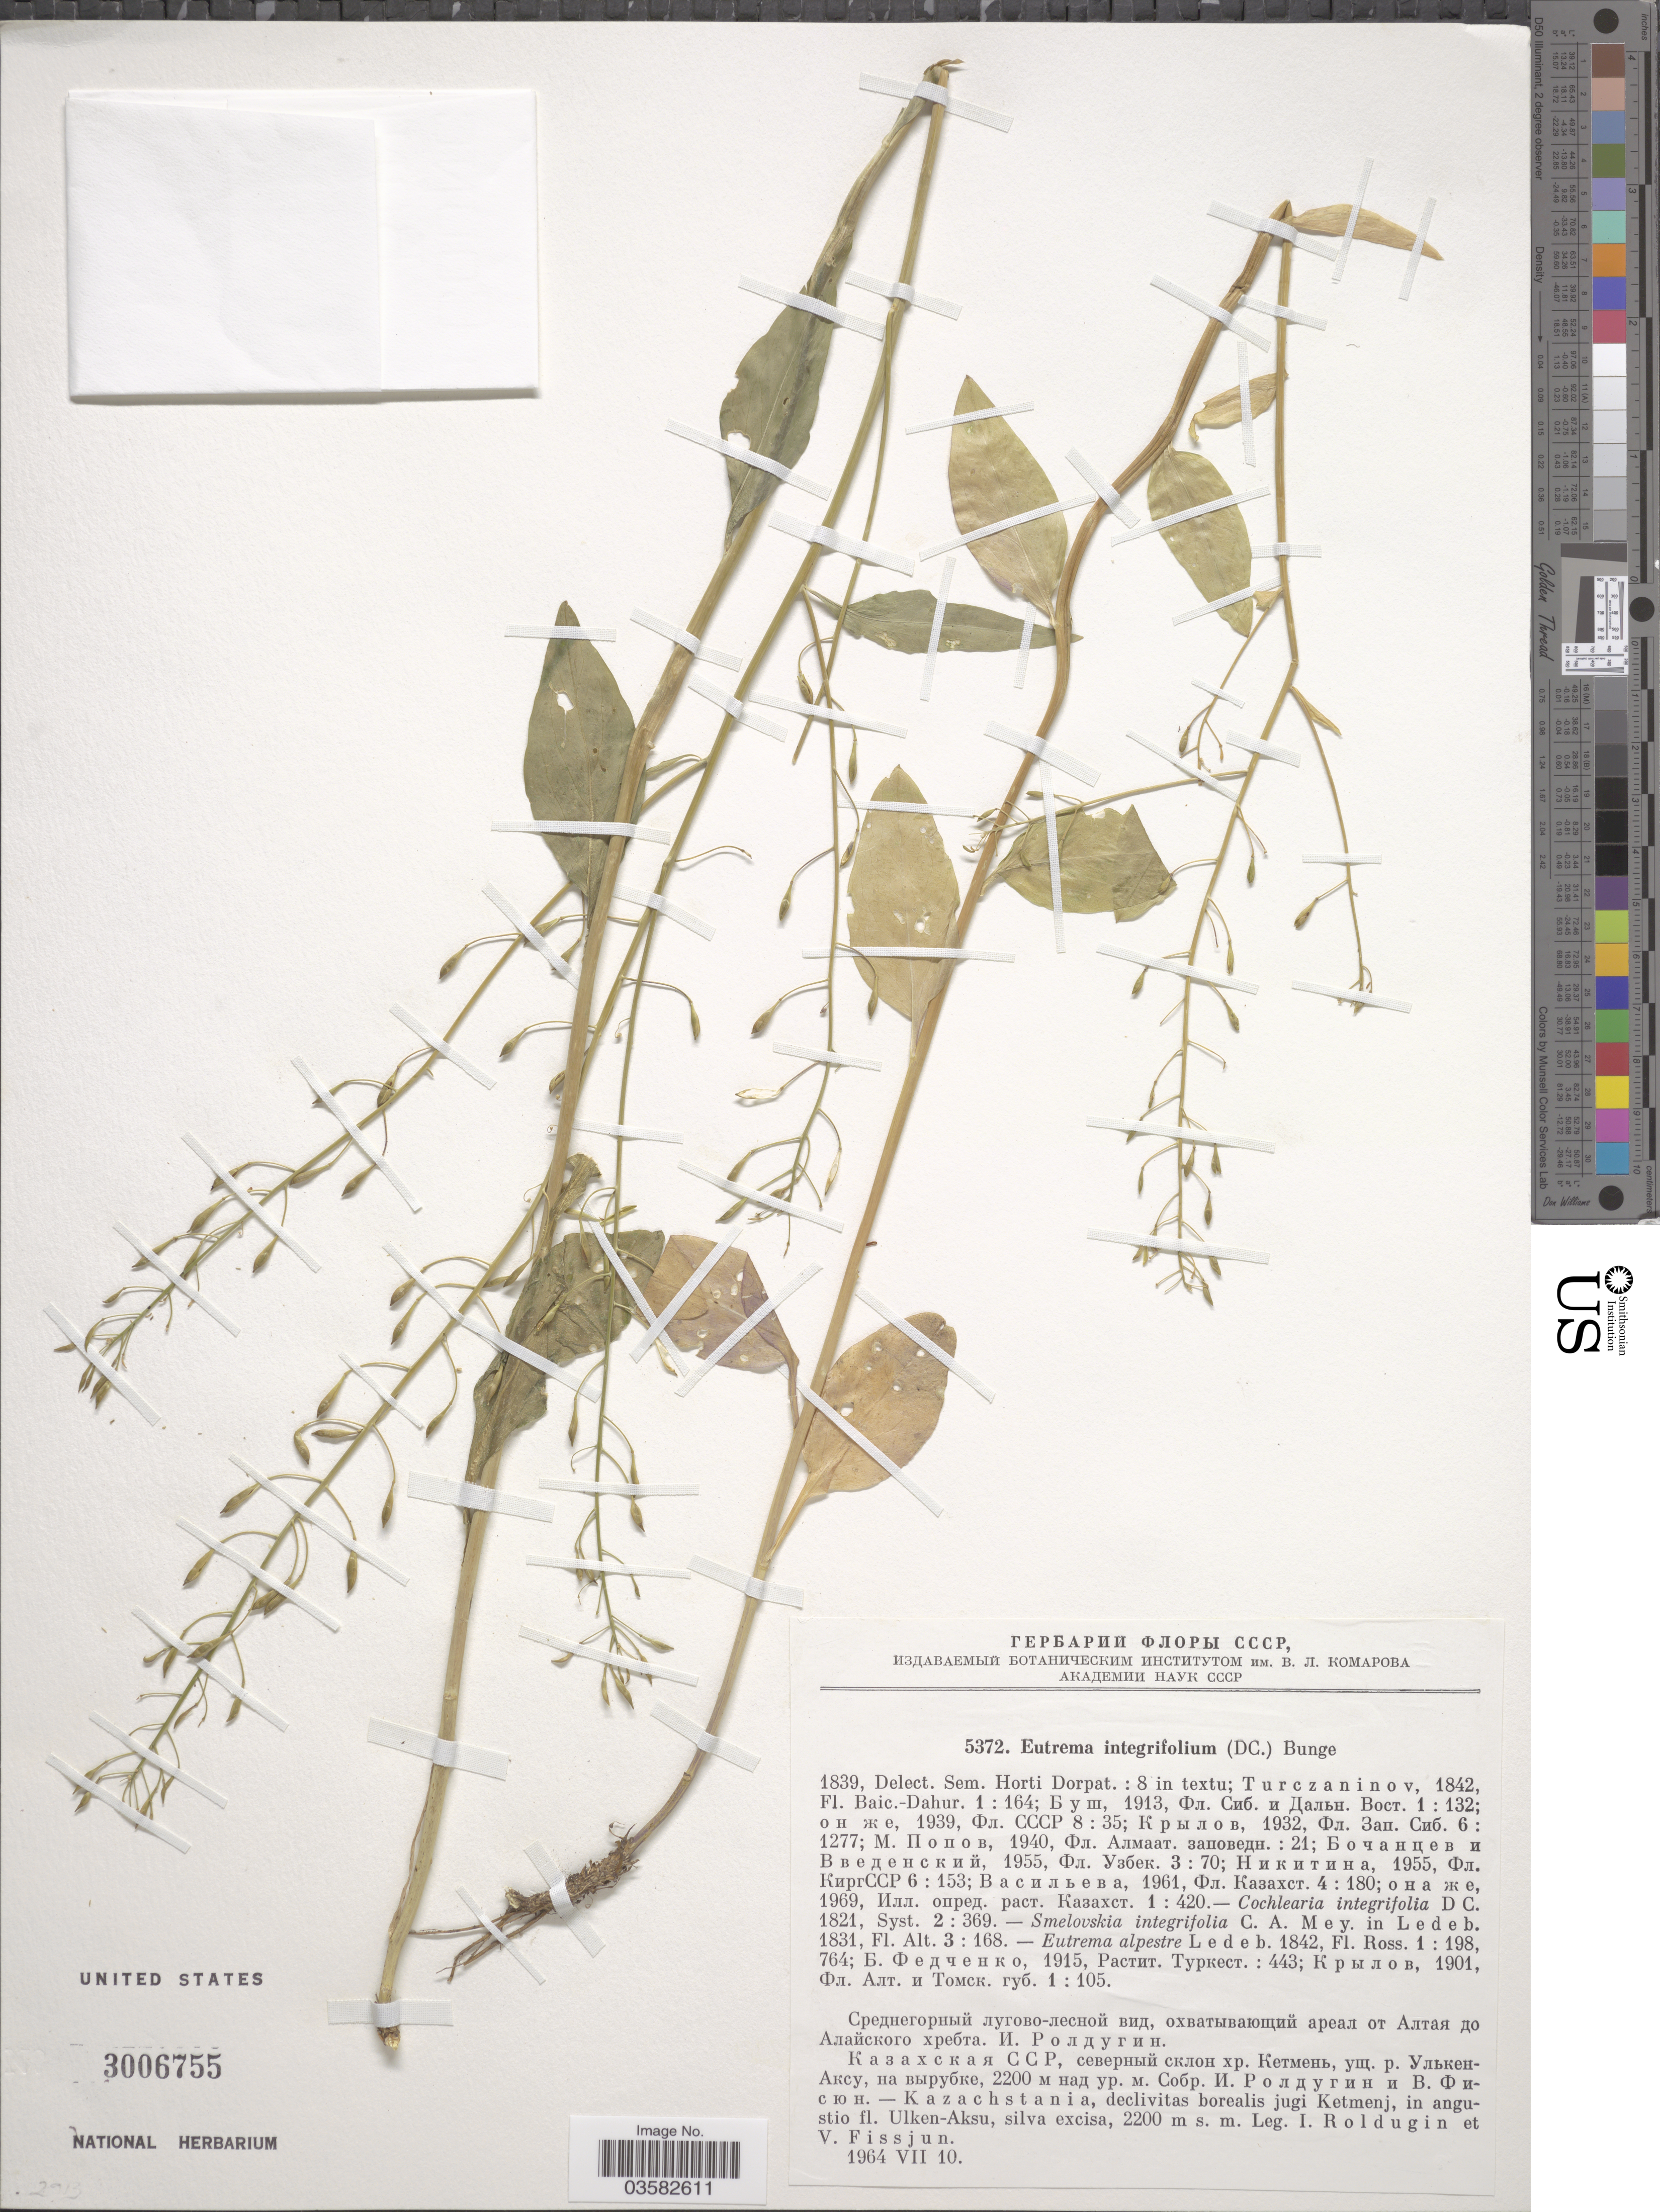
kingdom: Plantae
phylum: Tracheophyta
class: Magnoliopsida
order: Brassicales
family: Brassicaceae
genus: Eutrema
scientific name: Eutrema integrifolium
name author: (DC.) Bunge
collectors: I. Roldugin & V. Fissjun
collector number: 5372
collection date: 1964-07-10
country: Kazakhstan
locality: Kazachstania, declivitas borealis jugi Ketmenj, in angustio fl. Ulken-Aksu.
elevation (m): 2200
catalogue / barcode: US 3006755